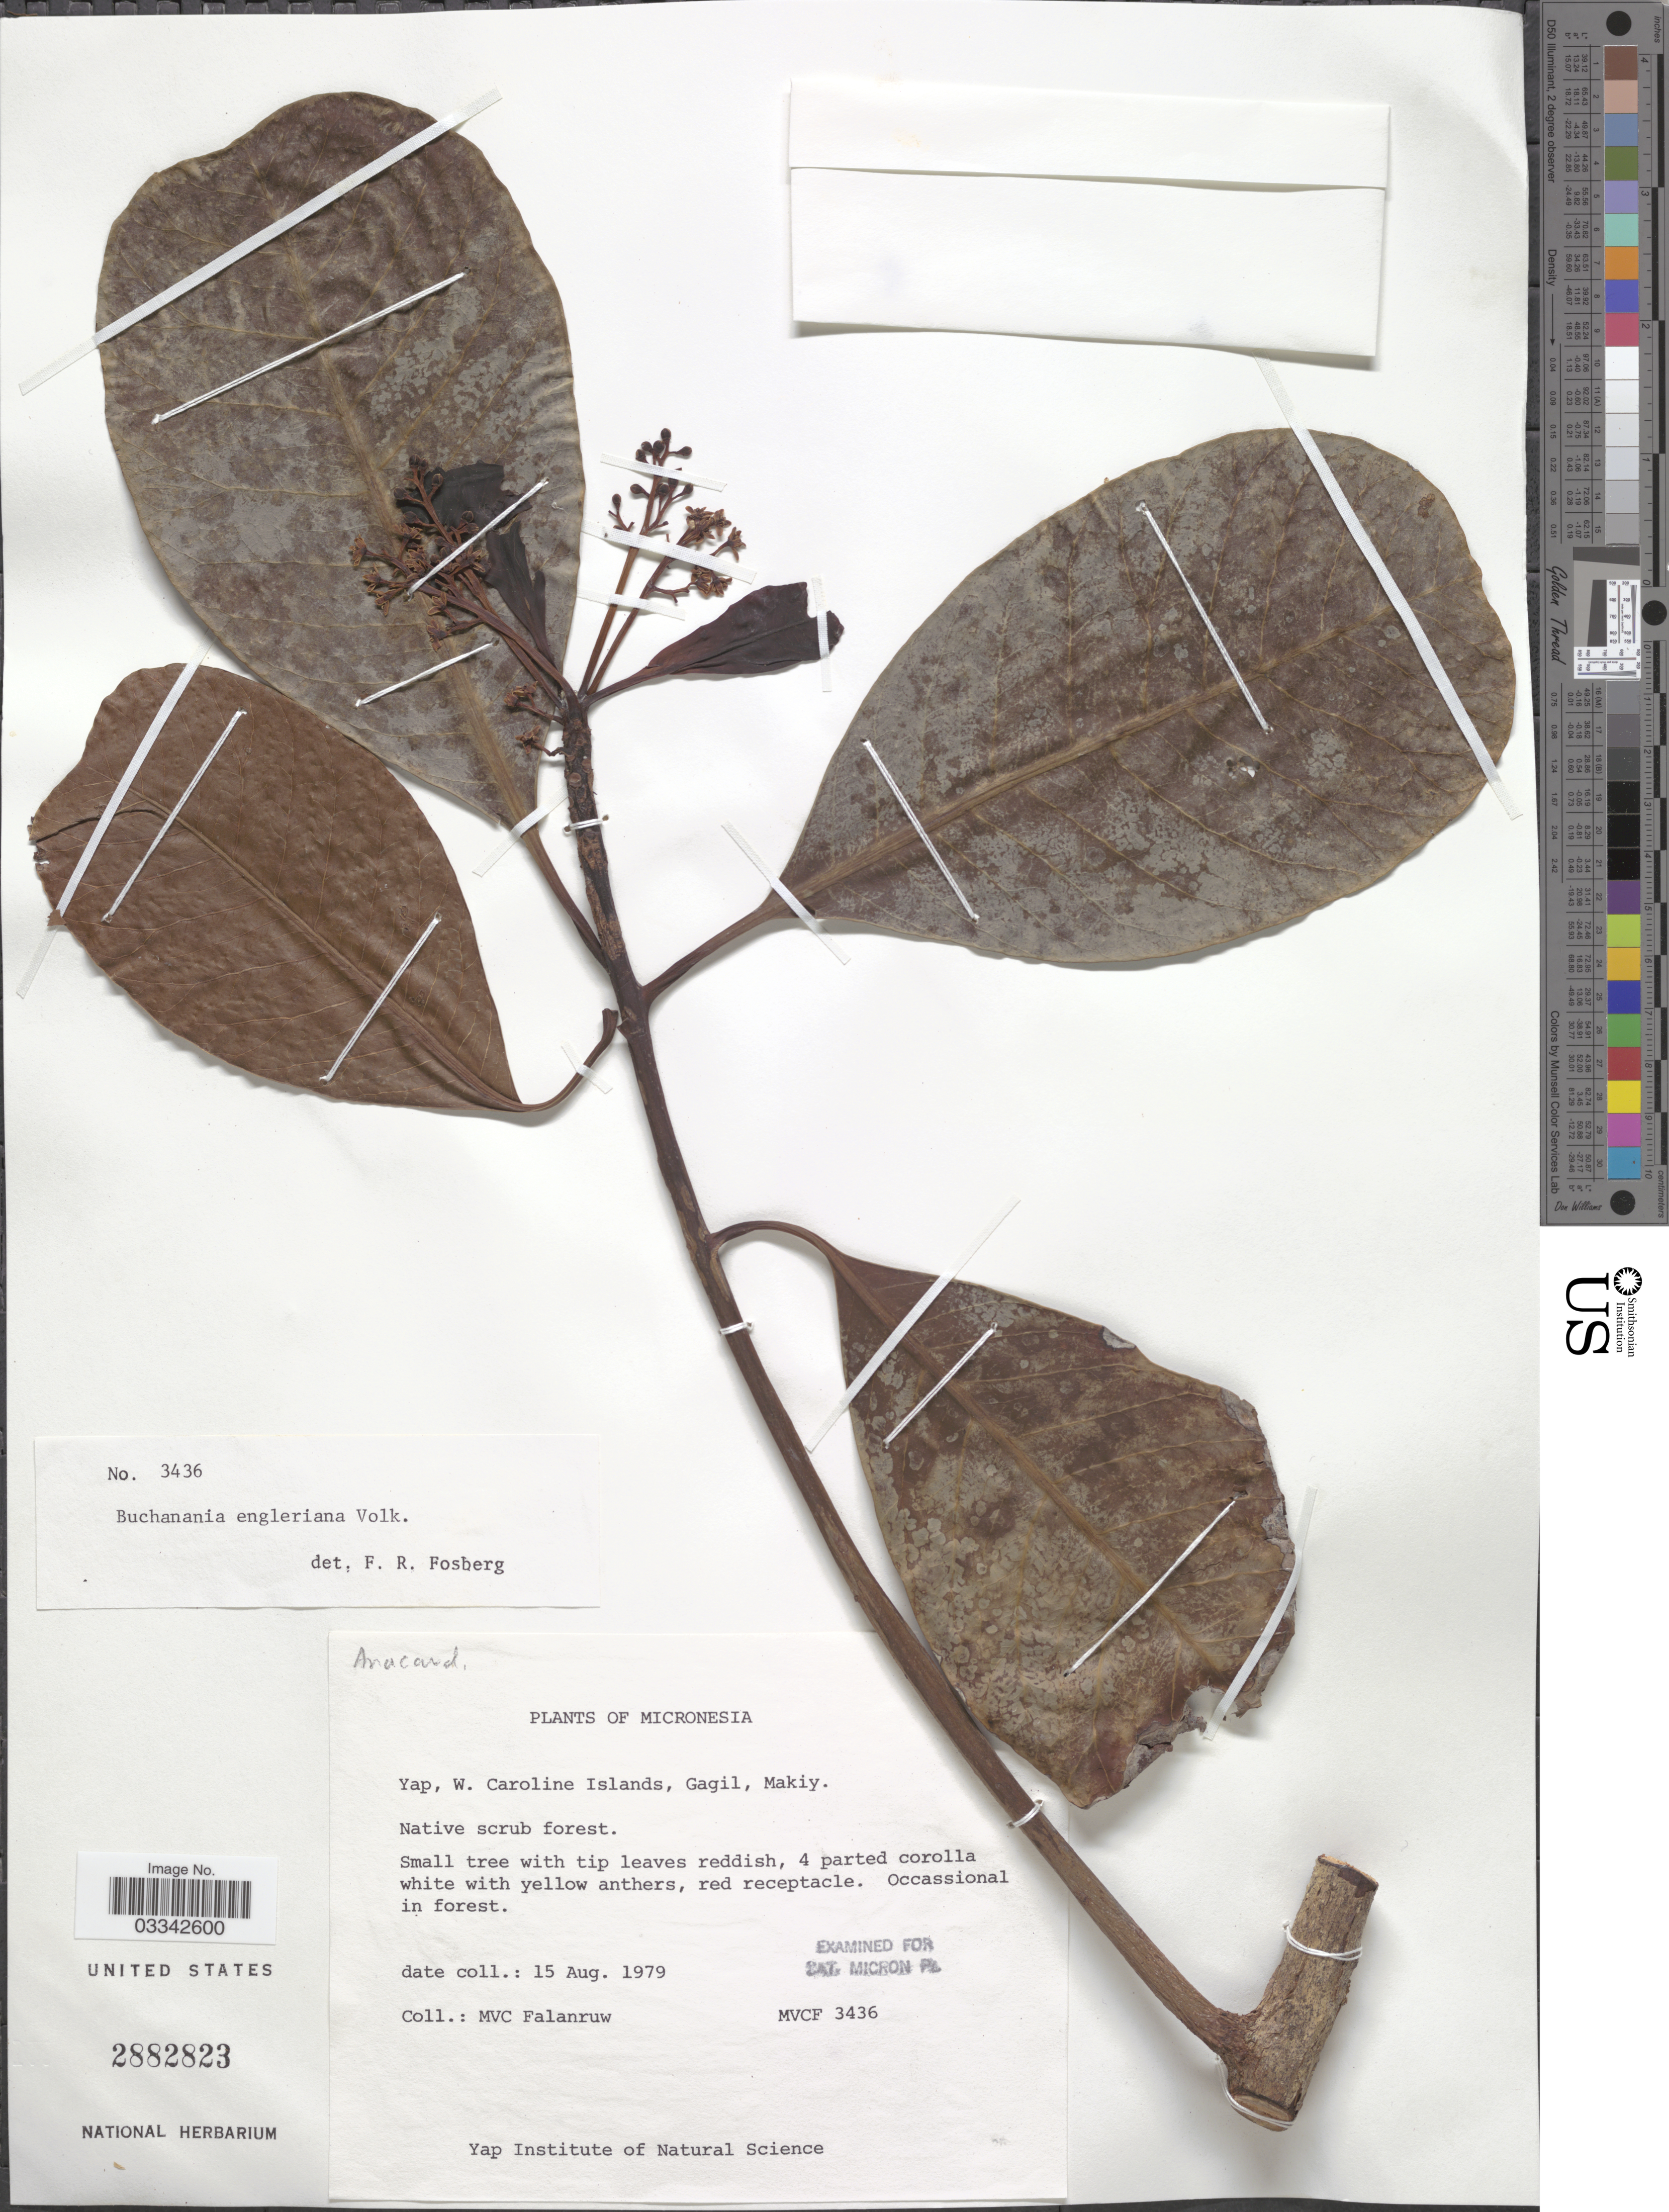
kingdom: Plantae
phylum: Tracheophyta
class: Magnoliopsida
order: Sapindales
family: Anacardiaceae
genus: Buchanania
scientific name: Buchanania engleriana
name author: Volkens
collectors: M. V. Falanruw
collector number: MVCF 3436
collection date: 1979-08-15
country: Micronesia, Federated States of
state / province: Yap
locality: Micronesia. W. Caroline Islands, Gagil, Makiy.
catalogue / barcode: US 2882823